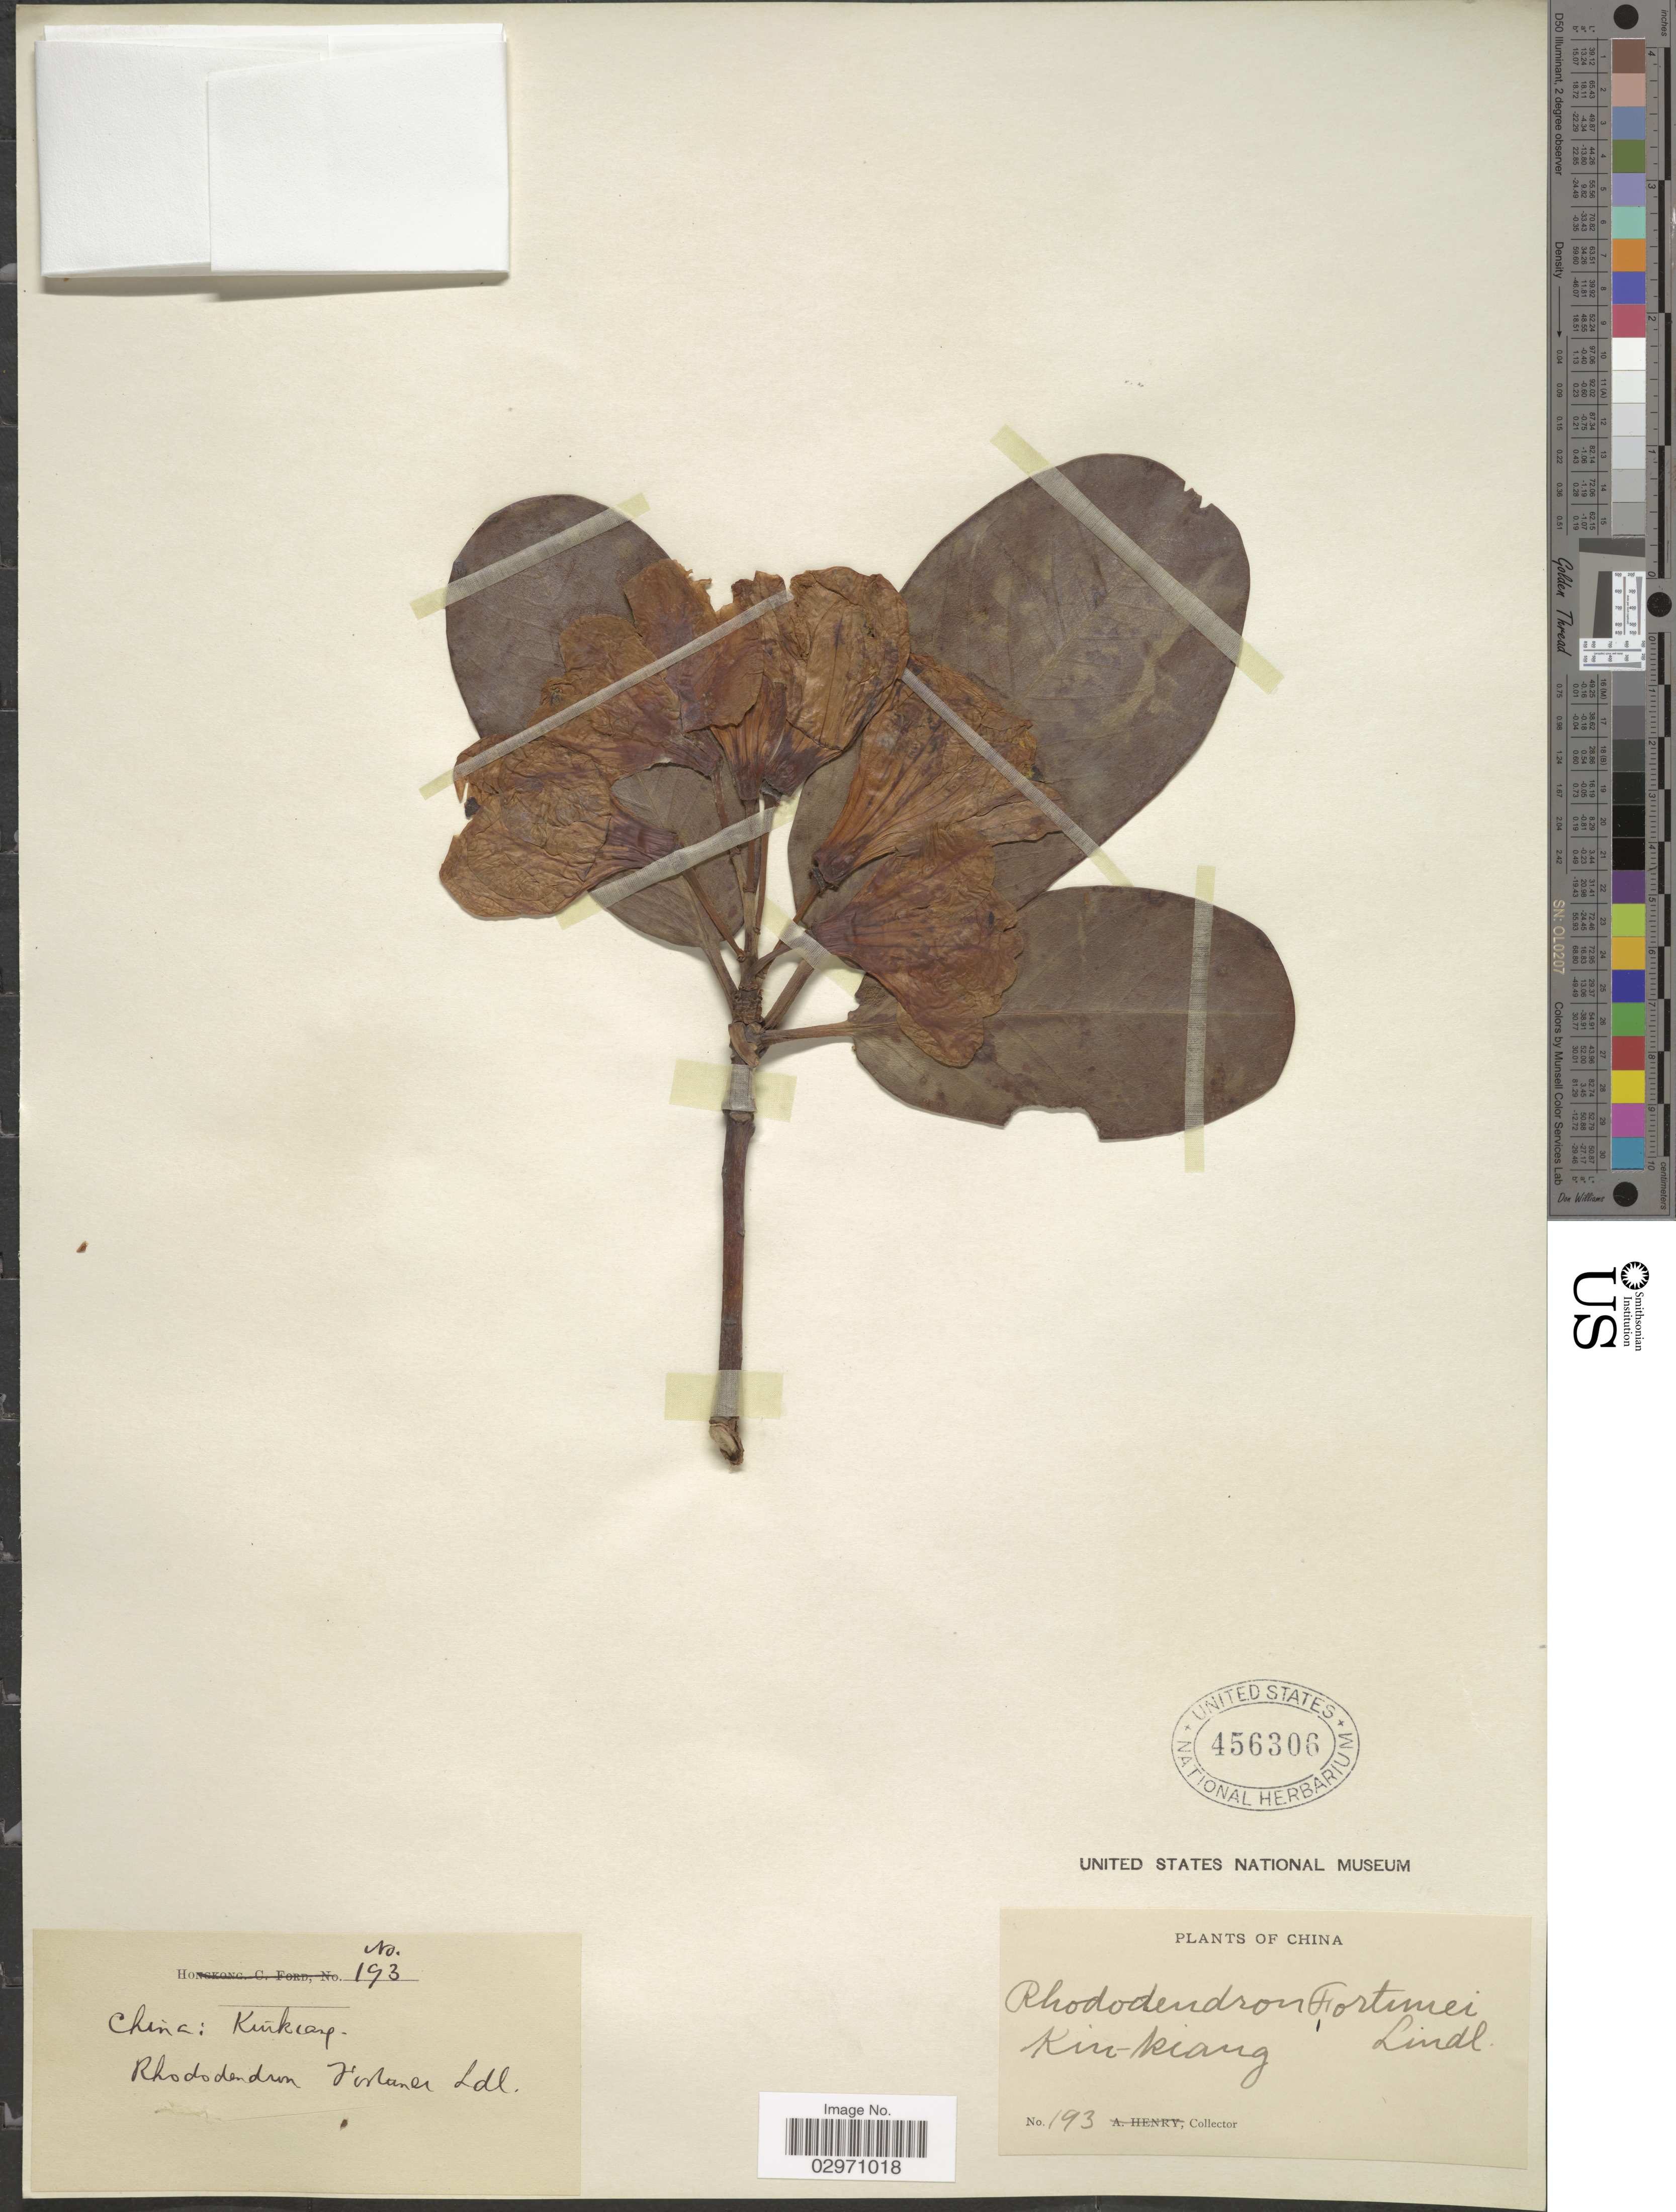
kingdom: Plantae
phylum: Tracheophyta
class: Magnoliopsida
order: Ericales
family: Ericaceae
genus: Rhododendron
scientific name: Rhododendron fortunei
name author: Lindl.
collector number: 193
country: China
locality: Kinkiang.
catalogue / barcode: US 456306